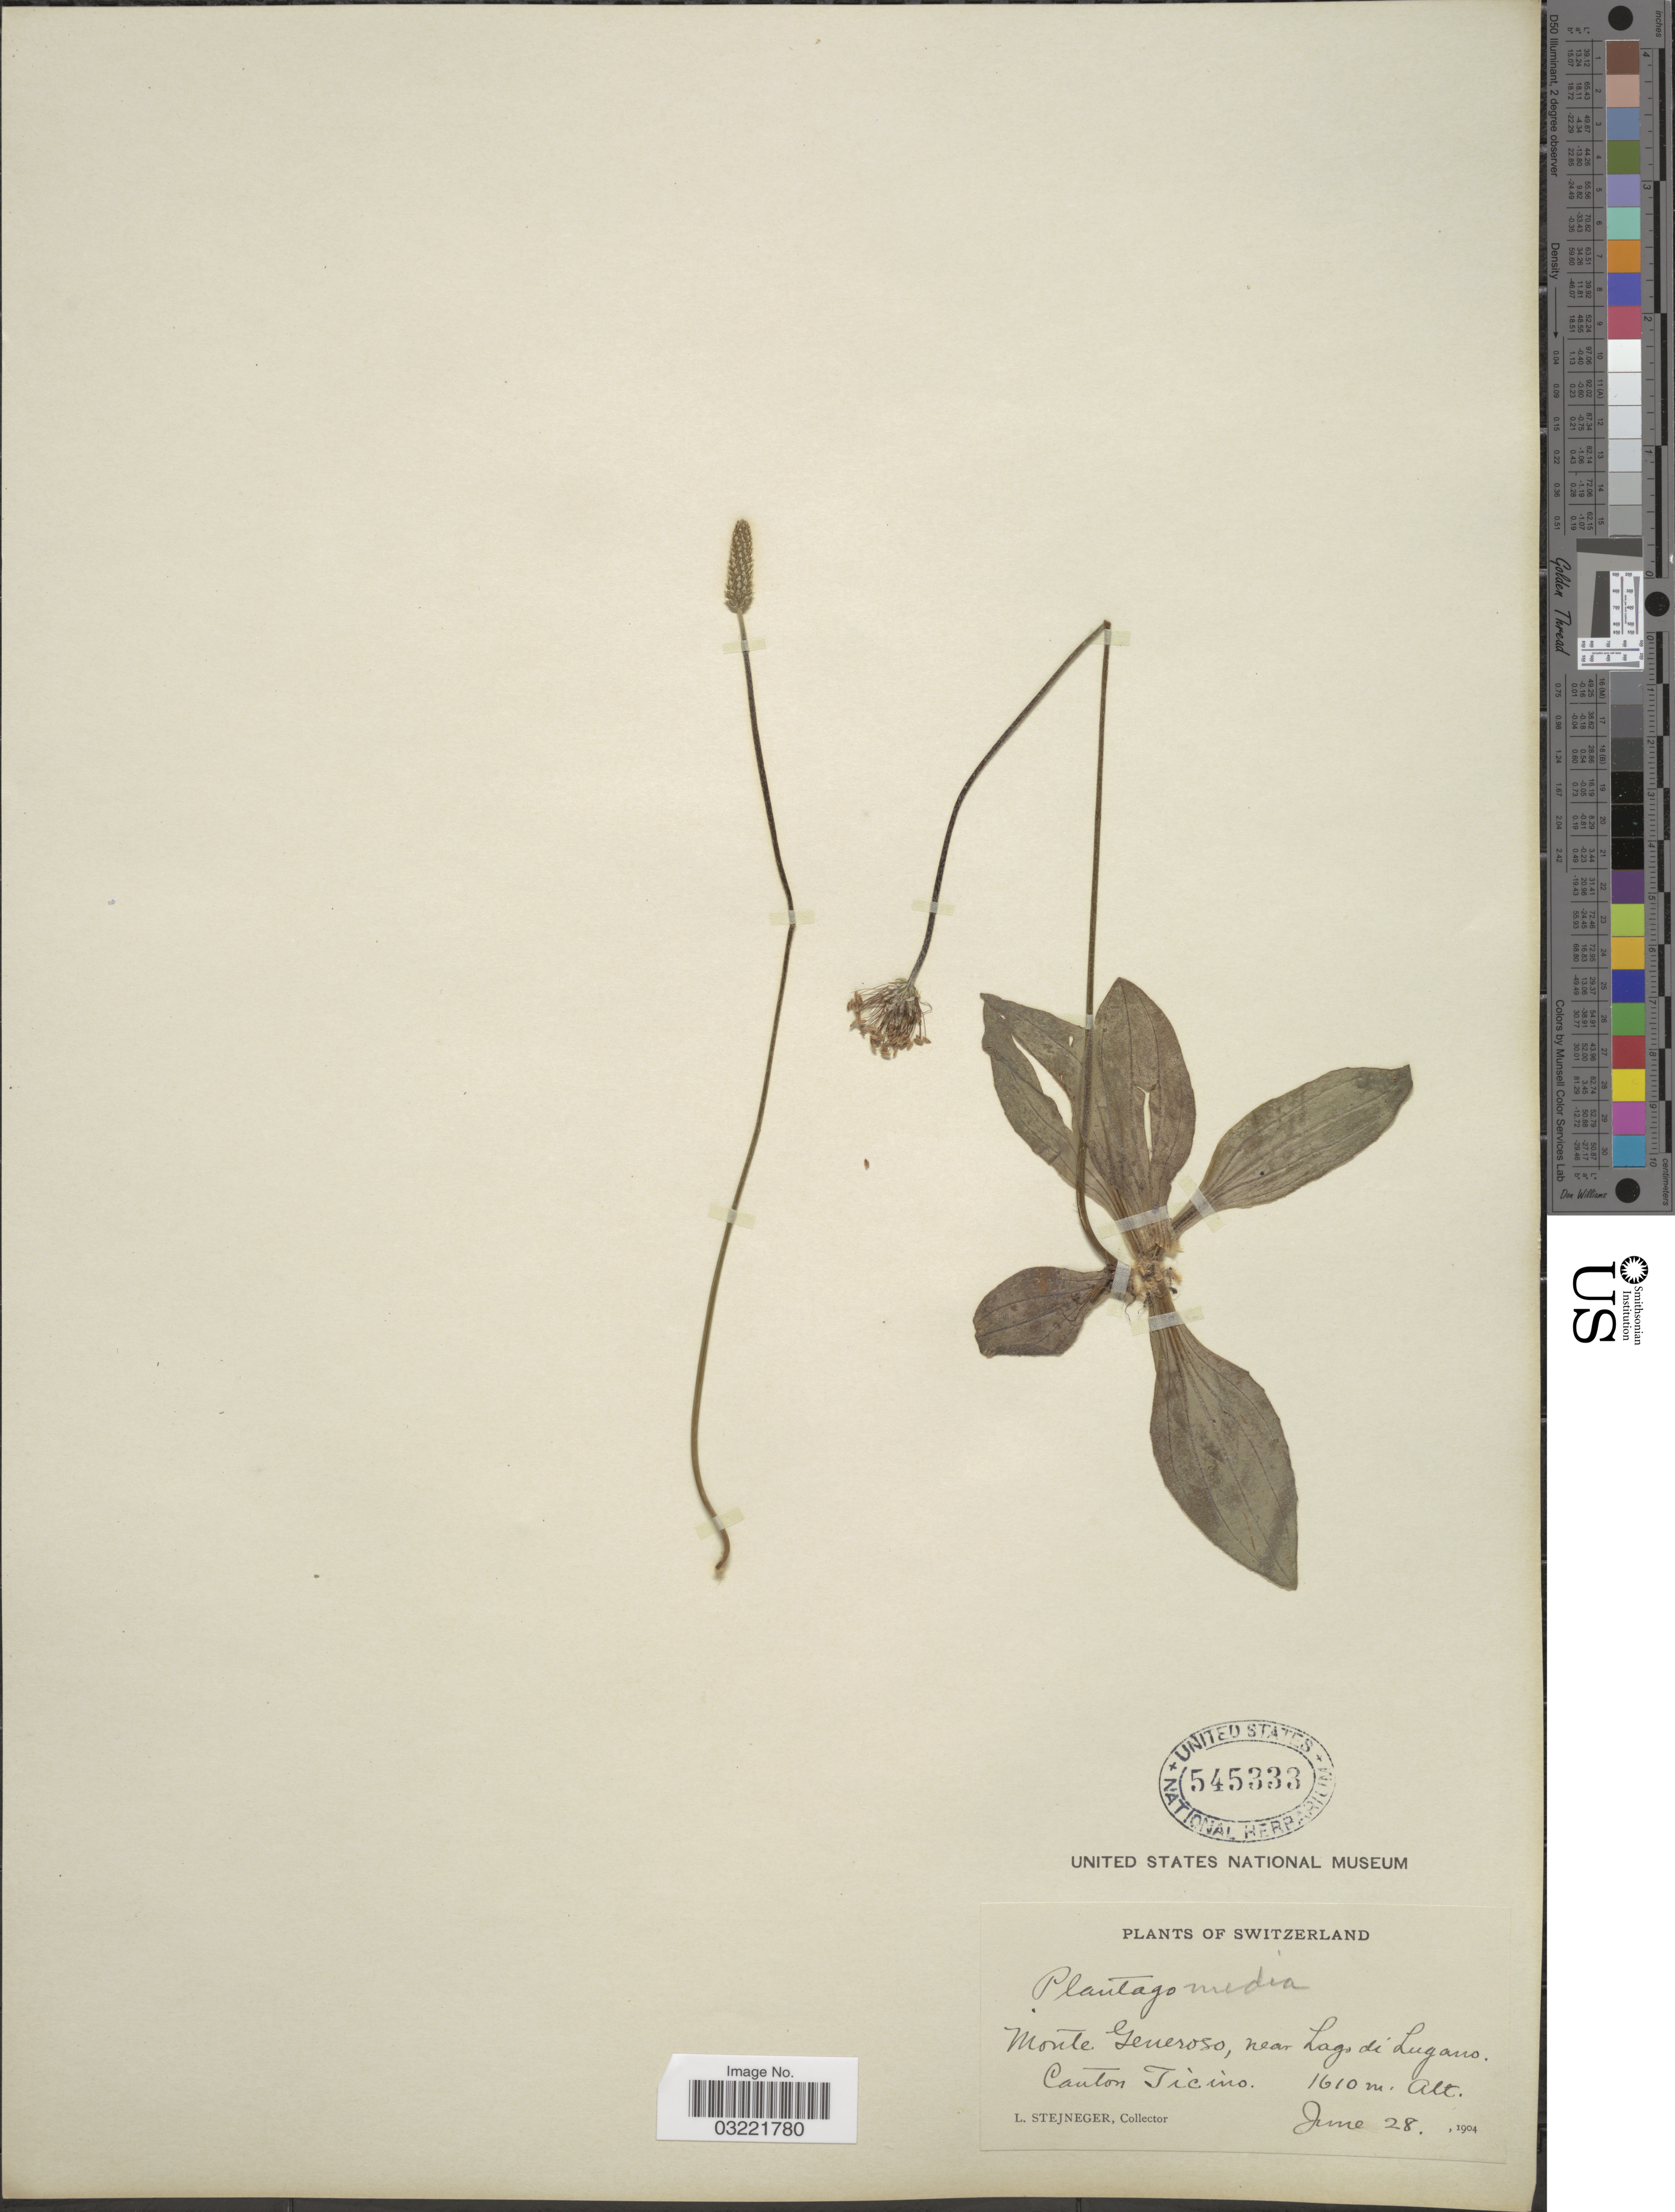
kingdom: Plantae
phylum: Tracheophyta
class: Magnoliopsida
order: Lamiales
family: Plantaginaceae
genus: Plantago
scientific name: Plantago media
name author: L.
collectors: L. Stejneger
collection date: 1904-06-28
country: Switzerland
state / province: Ticino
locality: Monte Generoso, near Lago di Lugano. Canton Ticino.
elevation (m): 1610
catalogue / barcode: US 545333